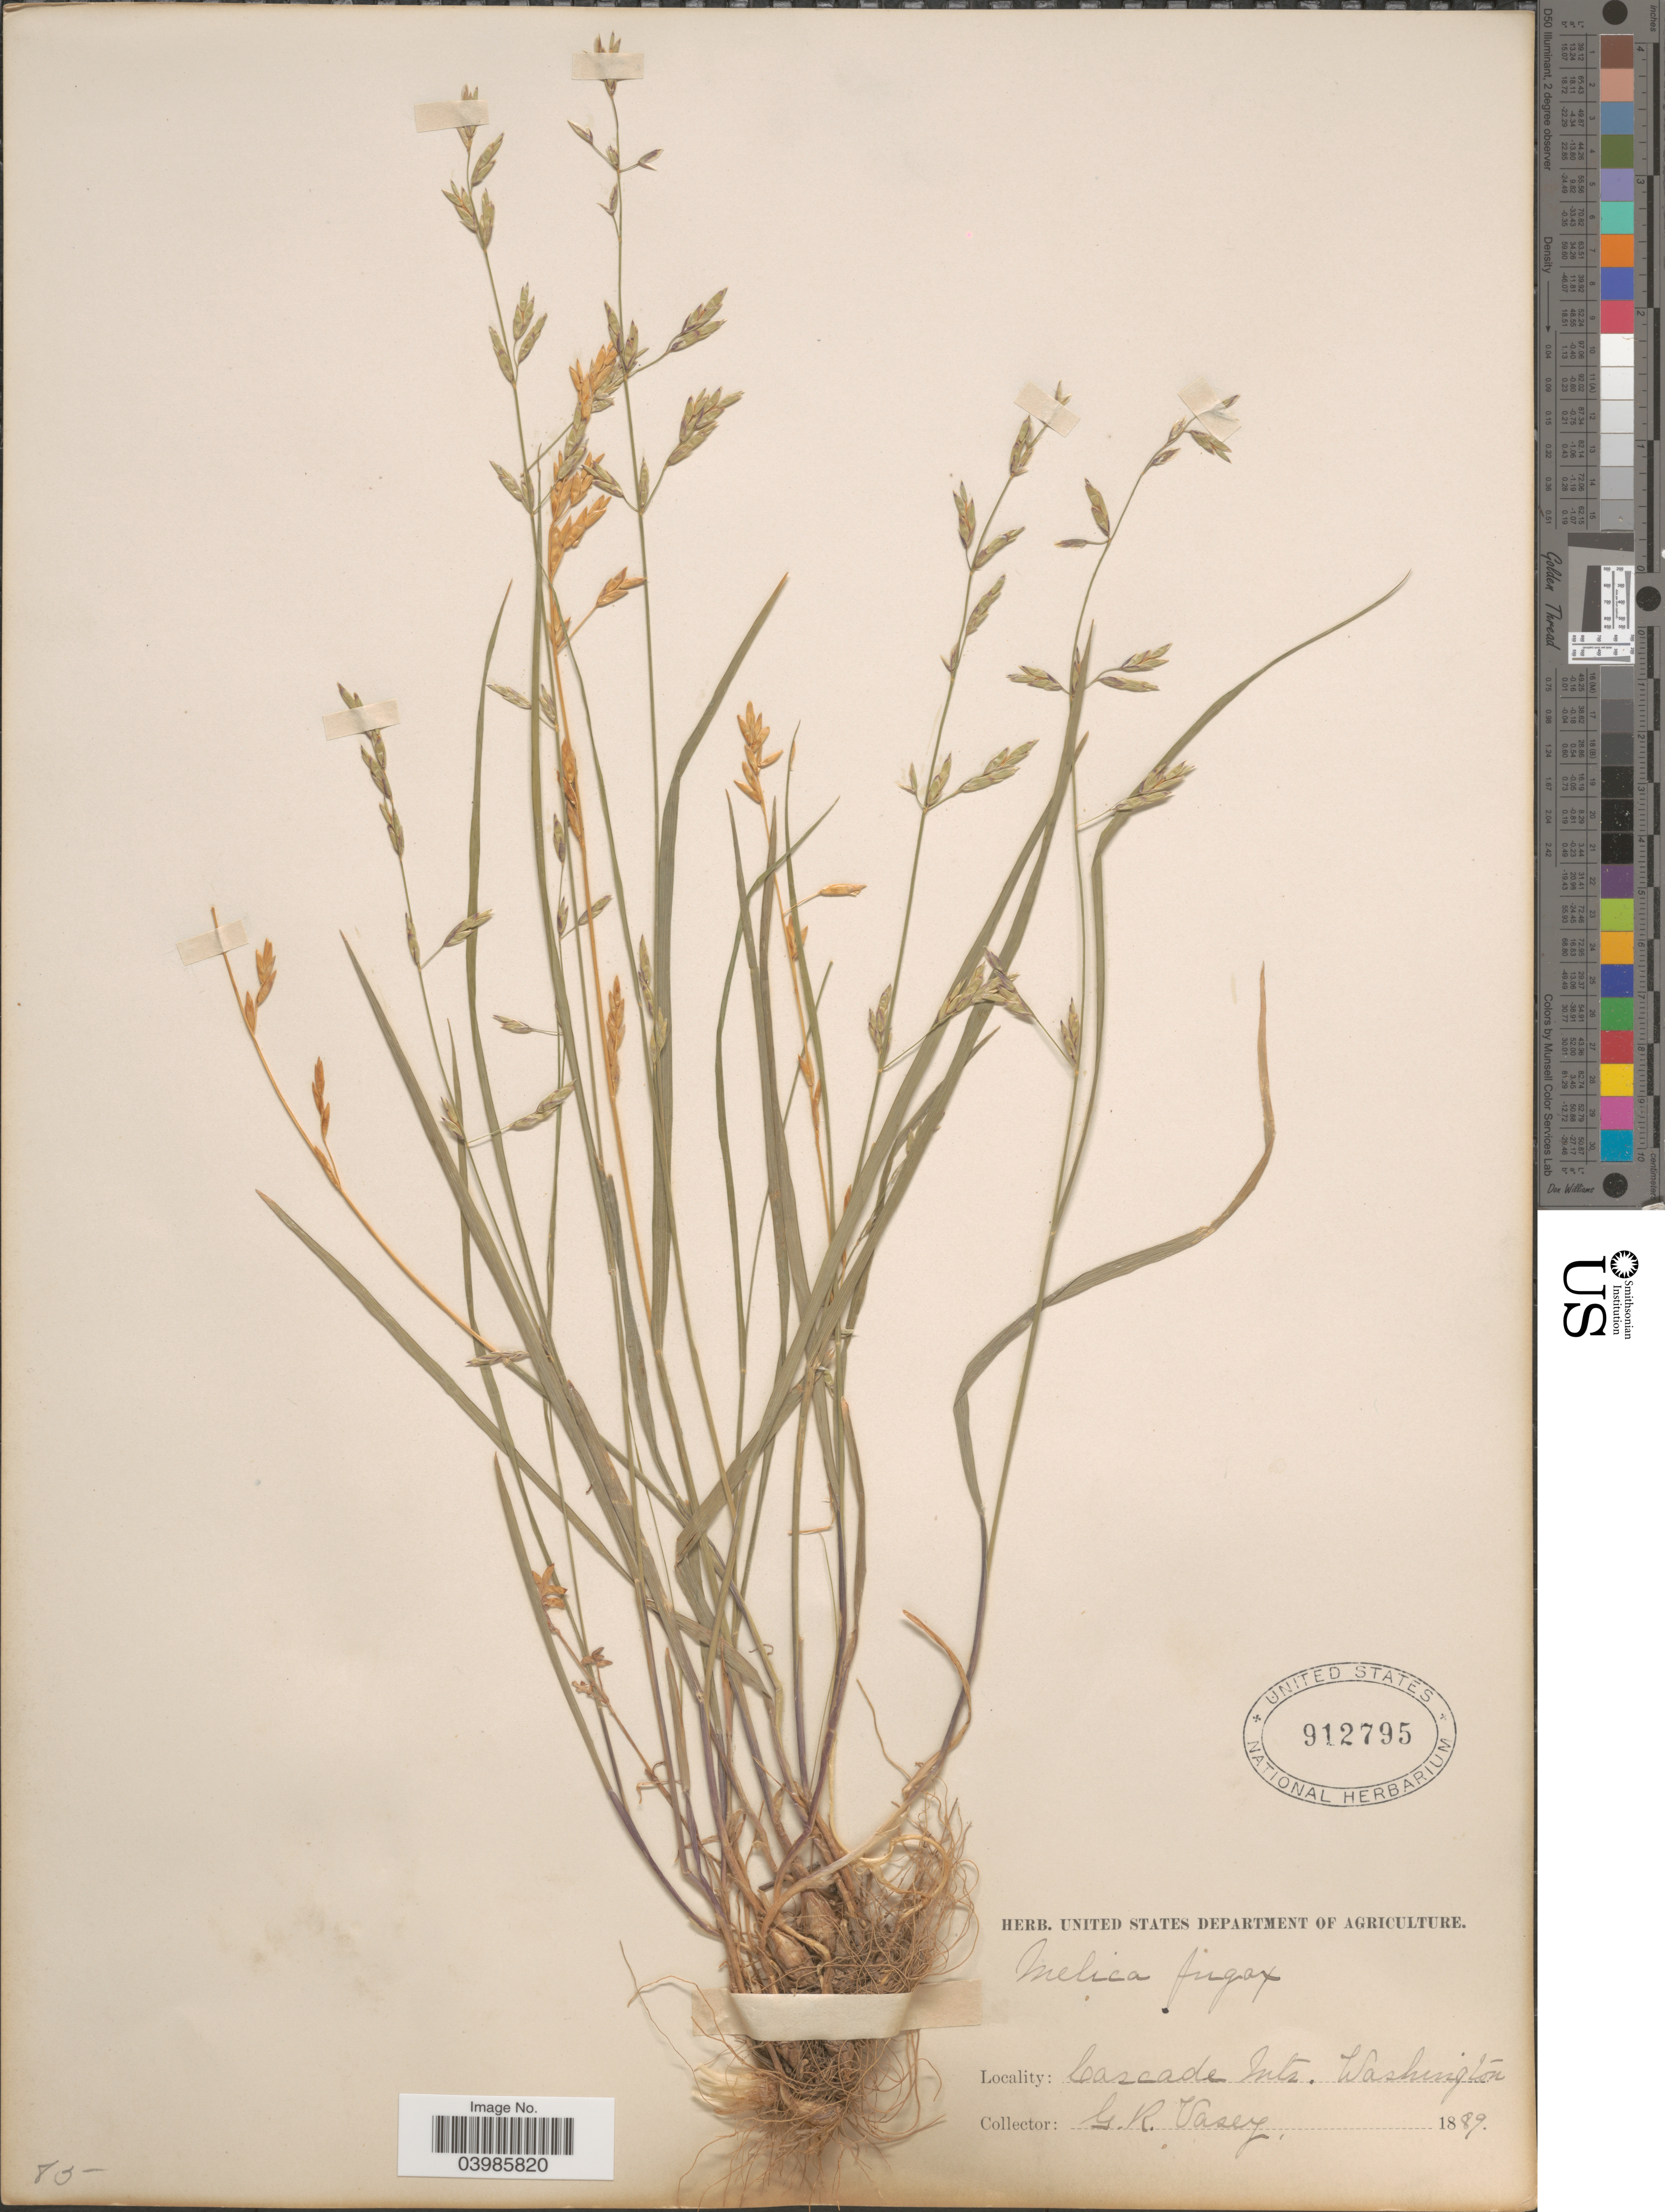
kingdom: Plantae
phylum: Tracheophyta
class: Liliopsida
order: Poales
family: Poaceae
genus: Melica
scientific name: Melica fugax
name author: Bol.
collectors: G. R. Vasey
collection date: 1889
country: United States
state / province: Washington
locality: Cascade Mts.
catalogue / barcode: US 912795